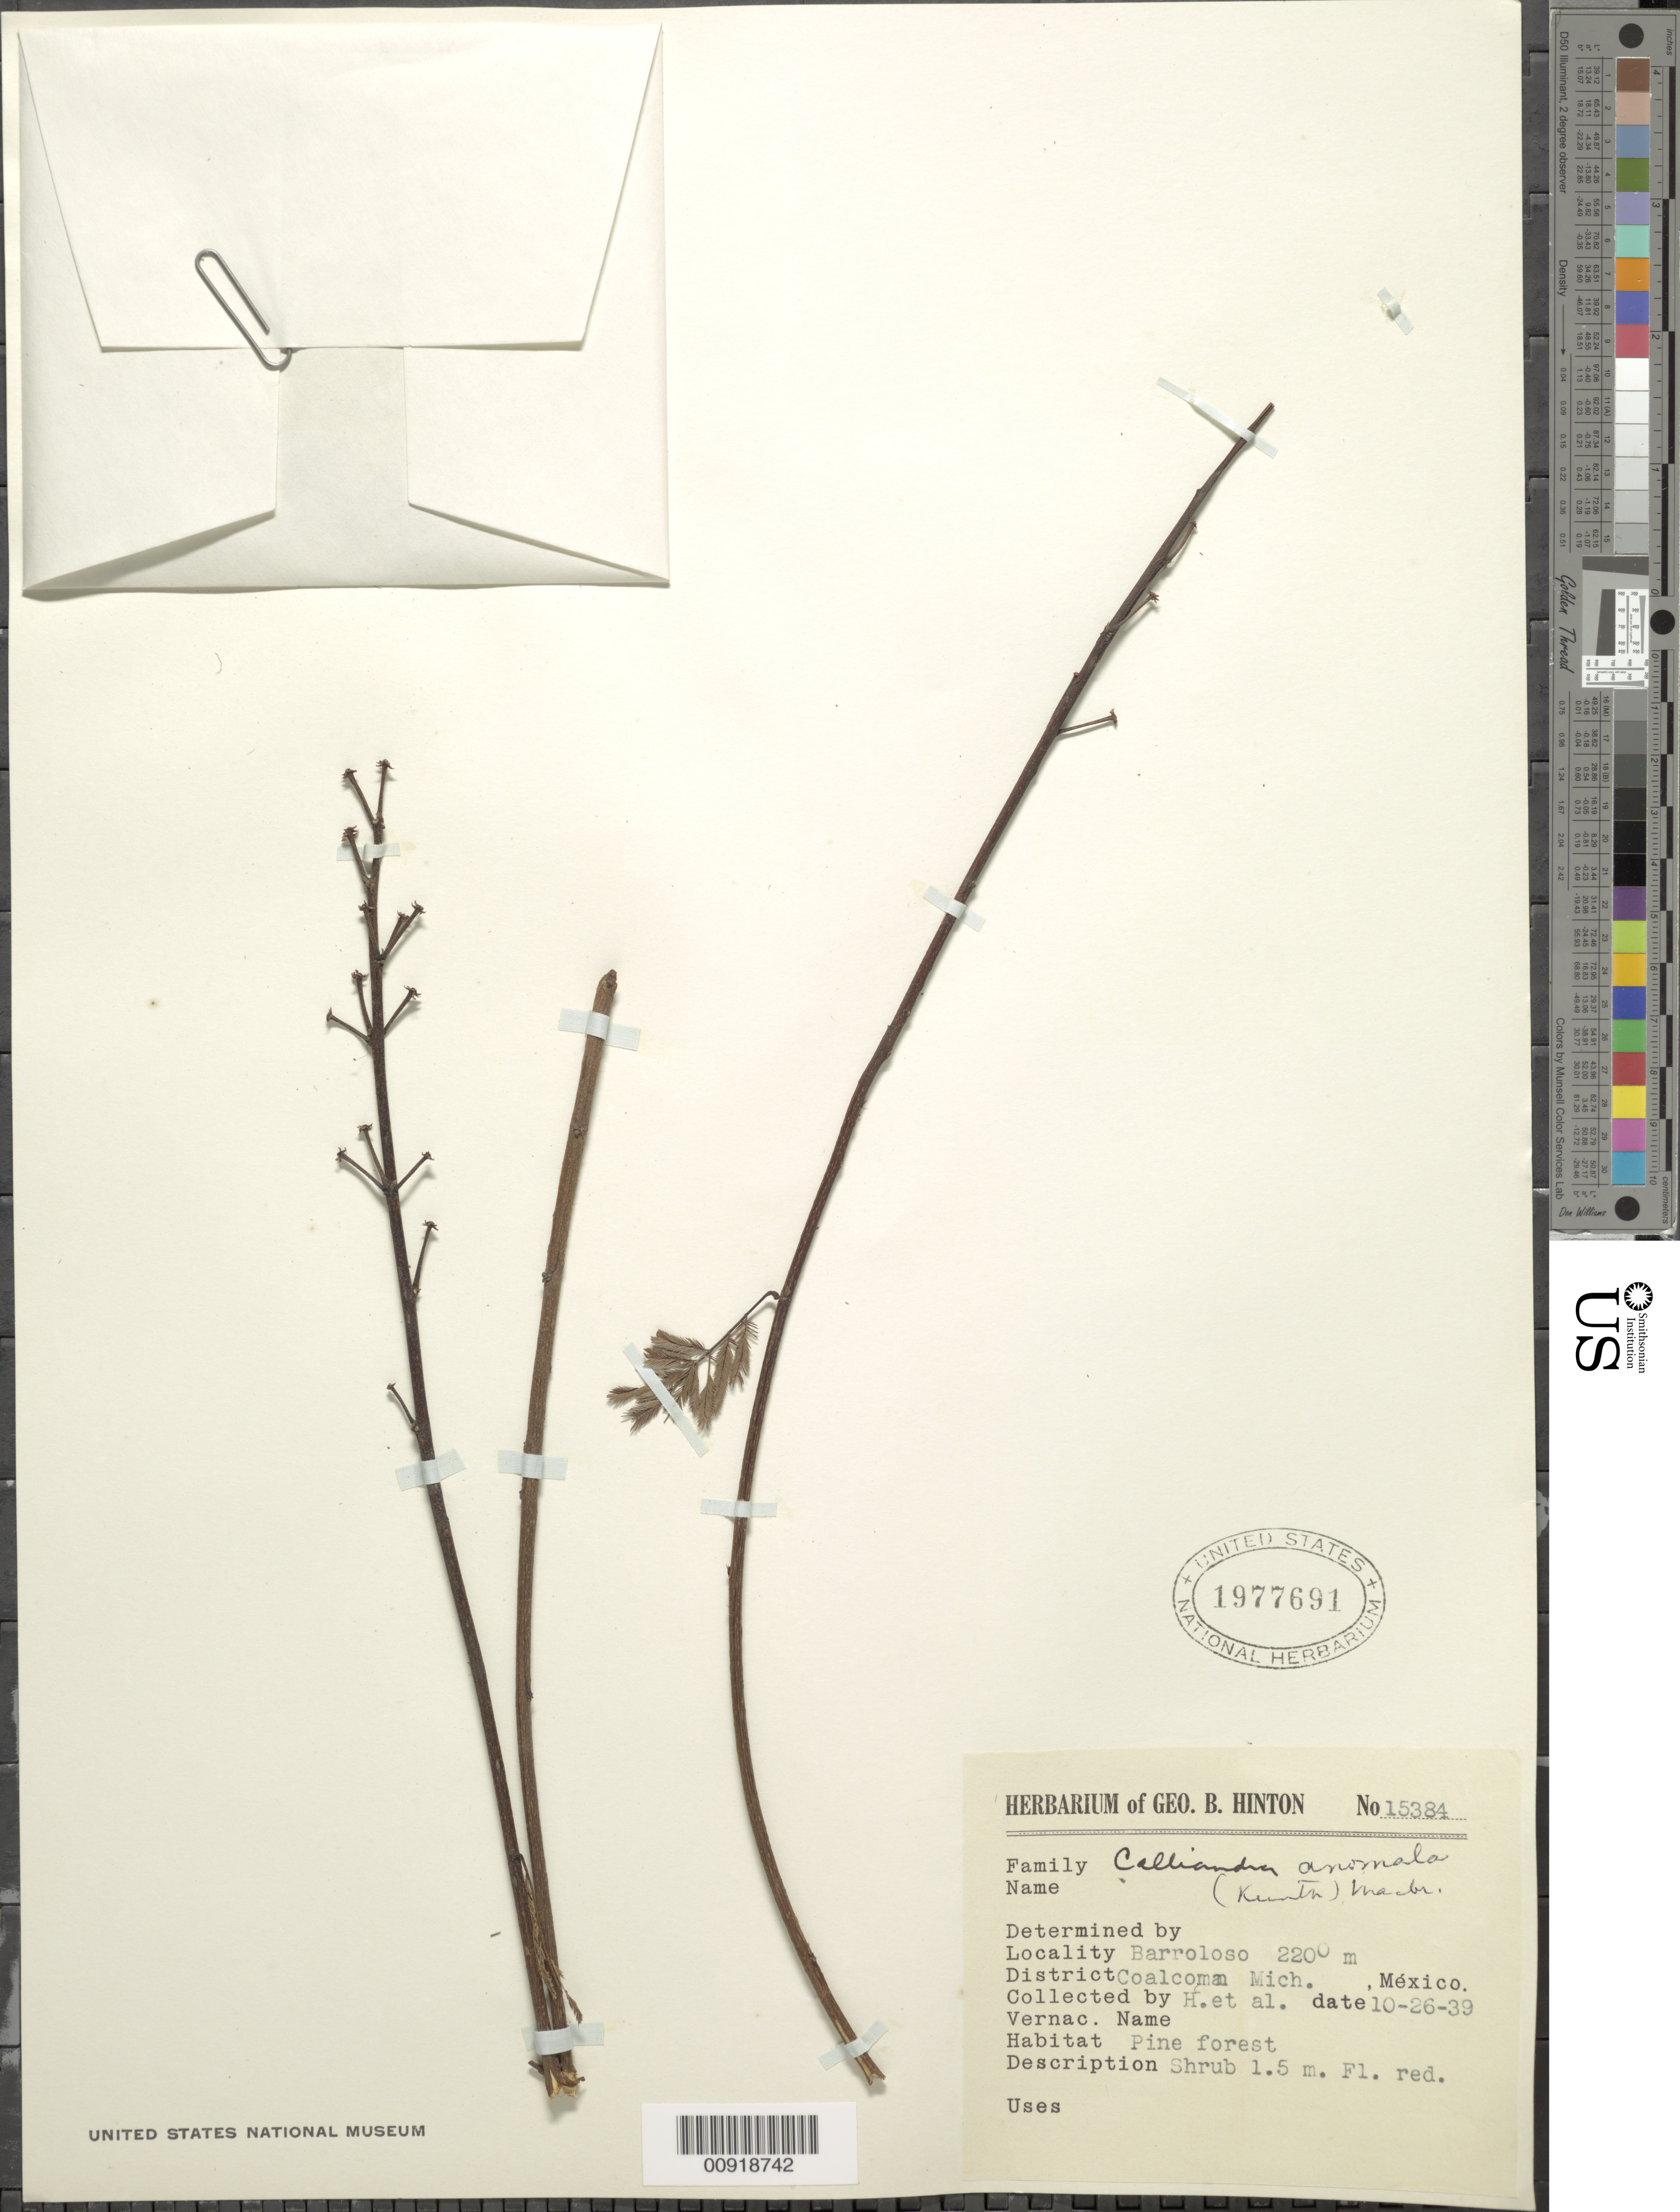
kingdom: Plantae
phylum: Tracheophyta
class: Magnoliopsida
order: Fabales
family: Fabaceae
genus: Calliandra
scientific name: Calliandra anomala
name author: (Kunth) J.F. Macbr.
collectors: G. B. Hinton & et al.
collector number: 15384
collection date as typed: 26 Oct 1939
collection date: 1939-10-26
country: Mexico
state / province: Michoacán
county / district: Coalcomán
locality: Barroloso, District Coalcomán, Michoacán.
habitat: Pine forest.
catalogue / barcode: US 1977691